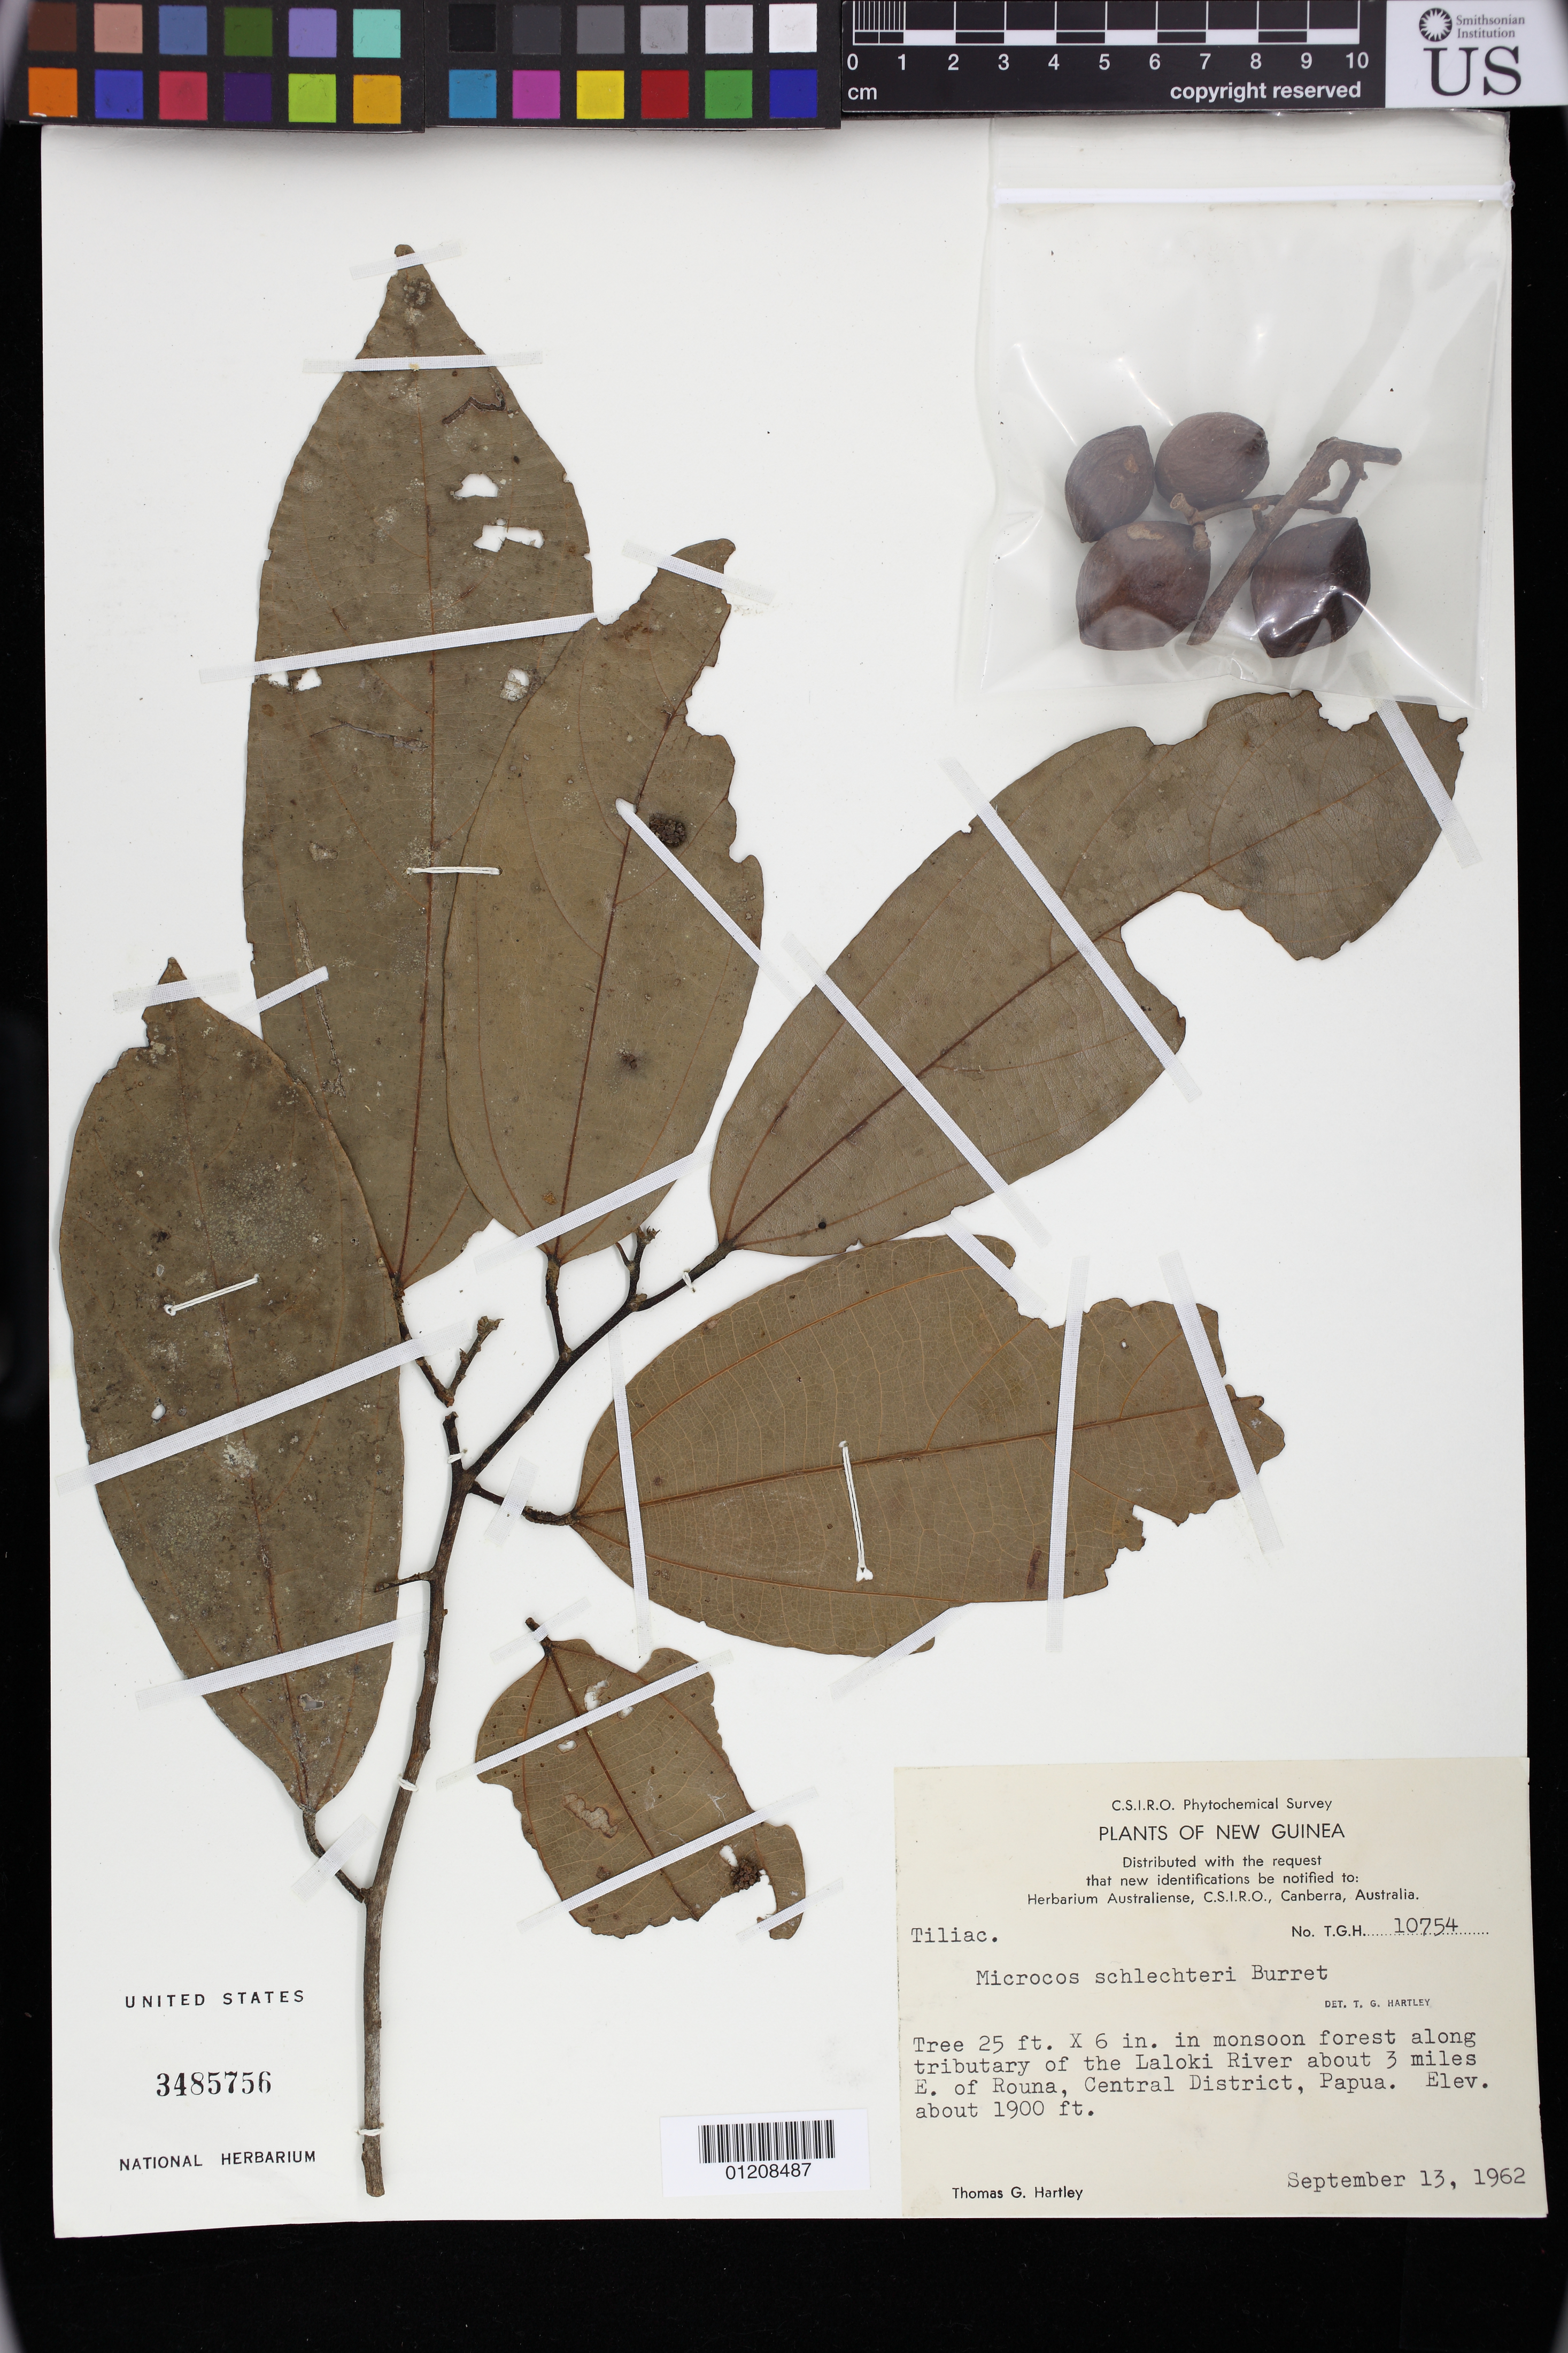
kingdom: Plantae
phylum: Tracheophyta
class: Magnoliopsida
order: Malvales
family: Malvaceae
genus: Microcos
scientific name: Microcos schlechteri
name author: Burret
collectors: T. G. Hartley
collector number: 10754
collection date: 1962-09-13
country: Papua New Guinea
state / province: Central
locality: In monsoon forest along tributary of the Laloki River about 3 miles E. of Rouna, Central District, Papua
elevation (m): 579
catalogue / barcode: US 3485756